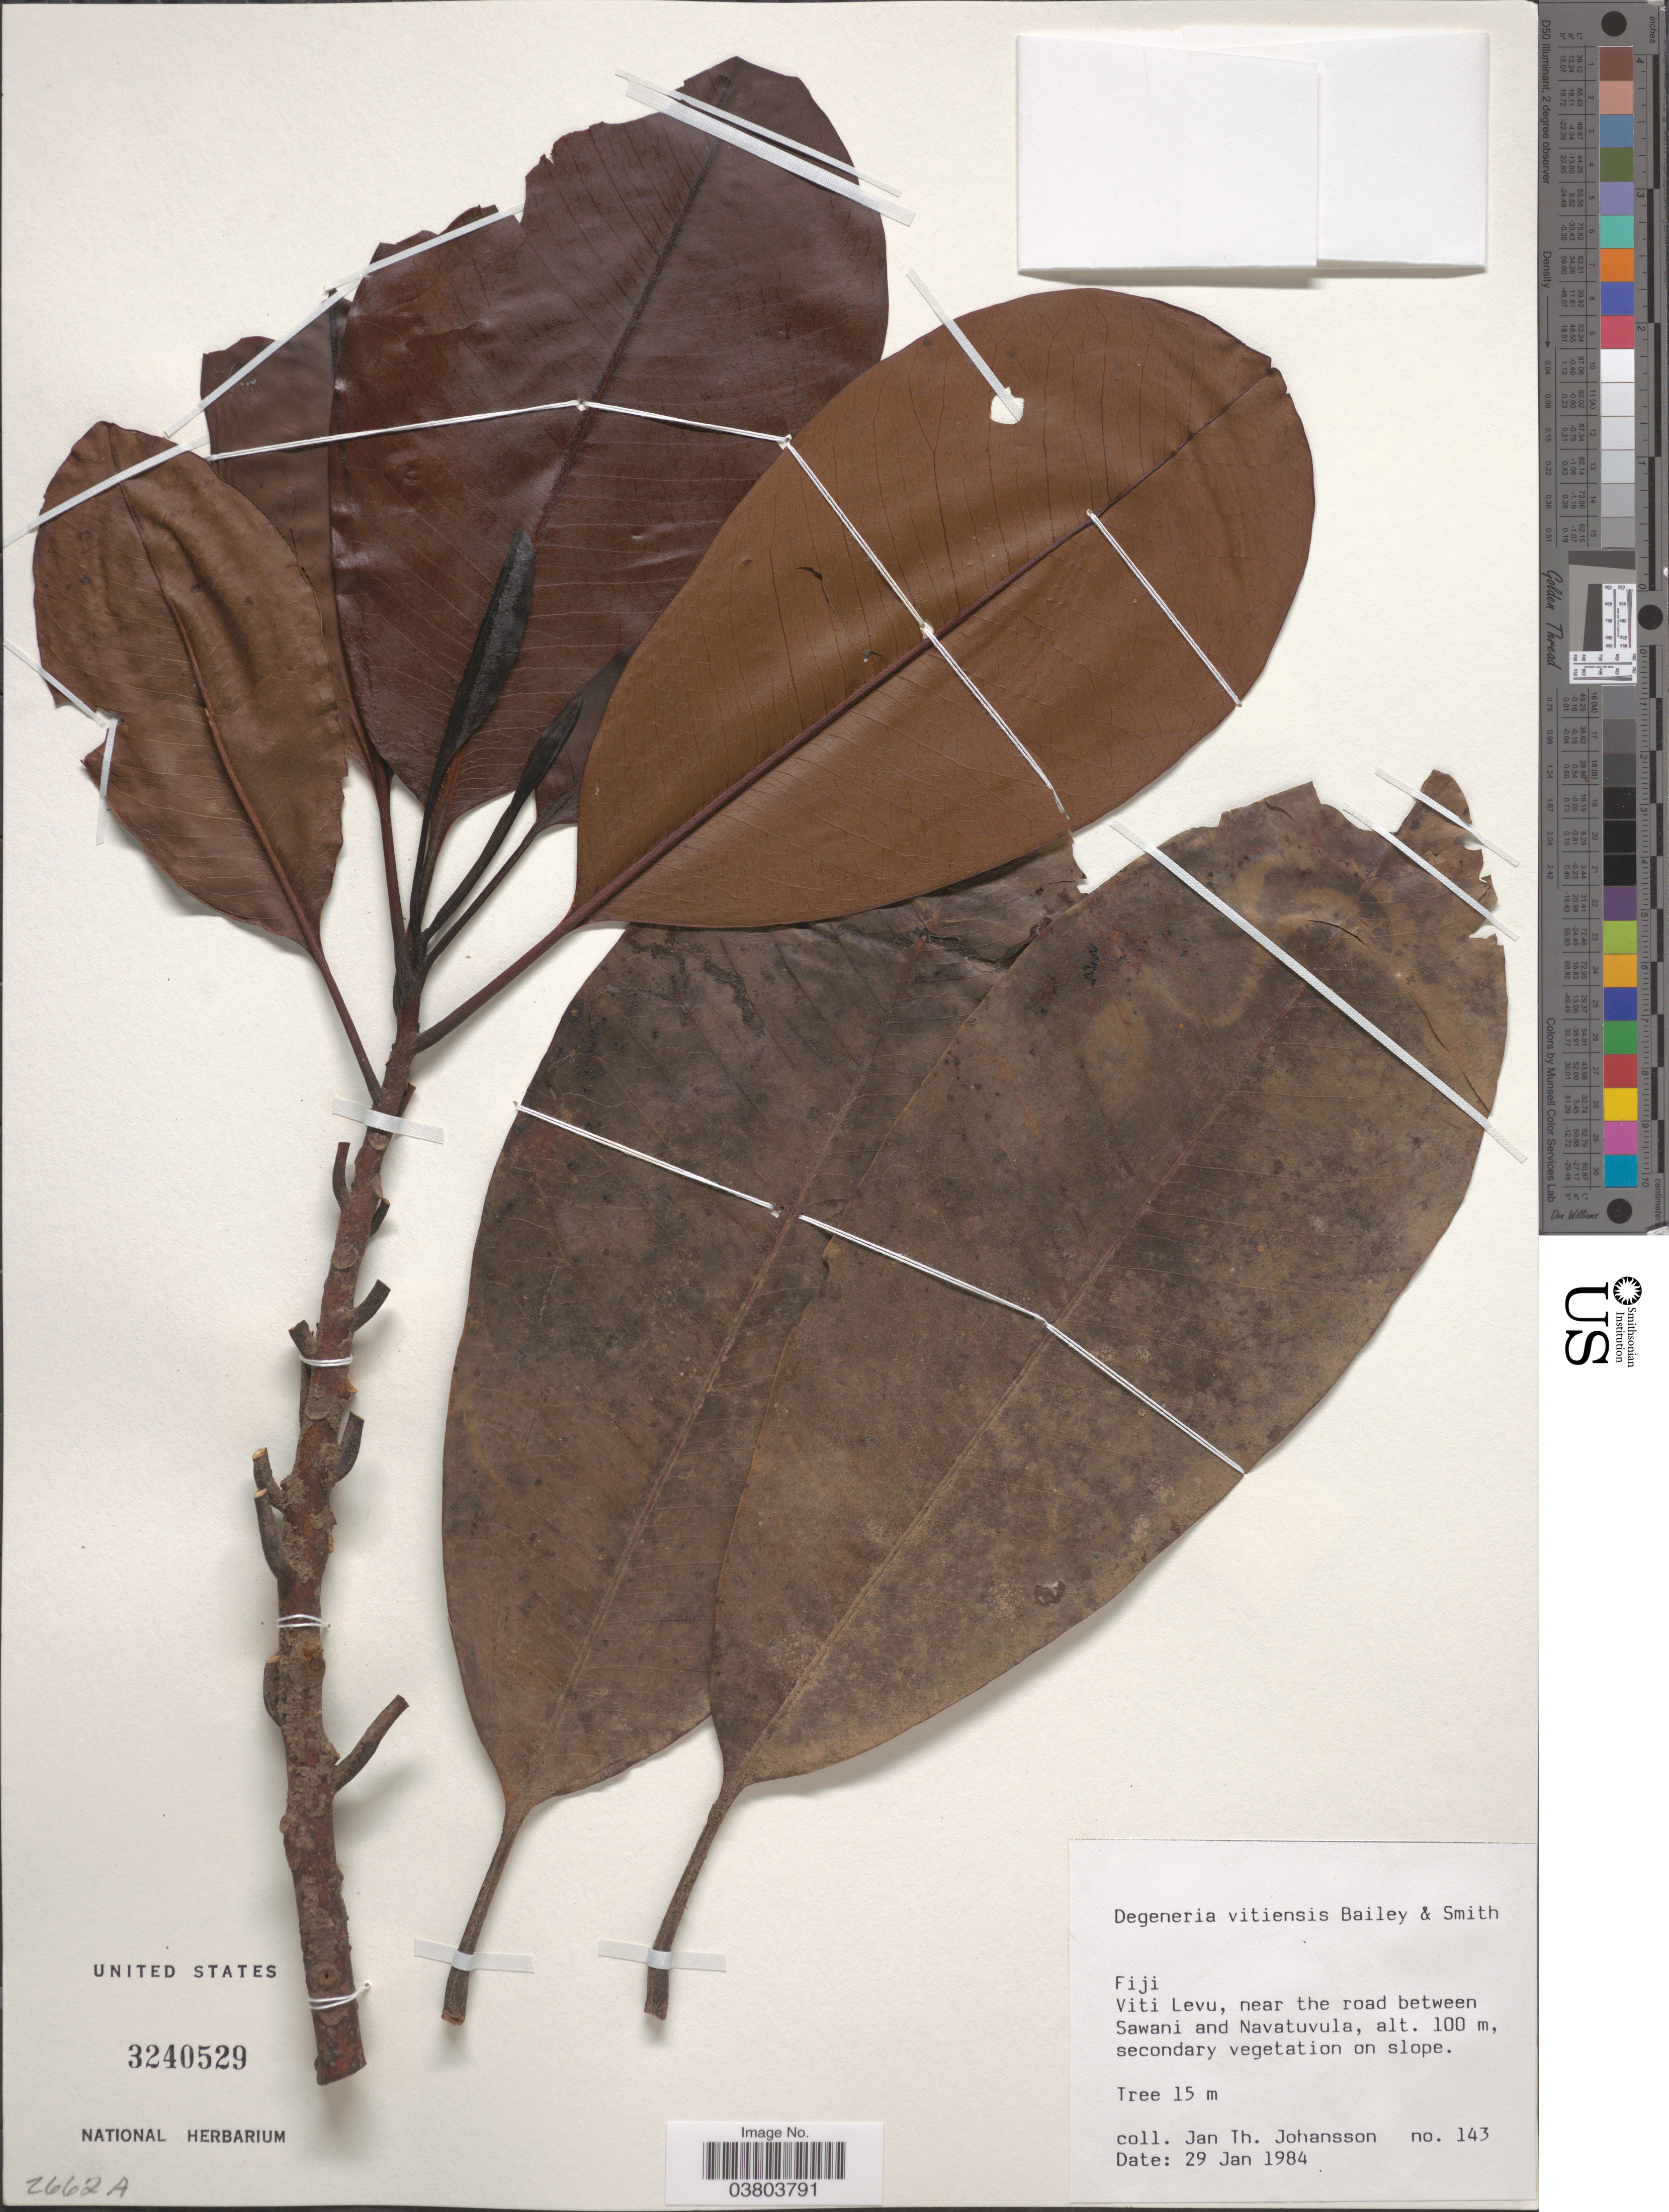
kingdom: Plantae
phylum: Tracheophyta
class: Magnoliopsida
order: Magnoliales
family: Degeneriaceae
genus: Degeneria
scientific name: Degeneria vitiensis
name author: L.W. Bailey & A.C. Sm.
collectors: J.T. Johansson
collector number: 143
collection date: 1984-01-29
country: Fiji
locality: Viti Levu, near the road between Sawani and Navatuvula. On slope.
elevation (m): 100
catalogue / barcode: US 3240529